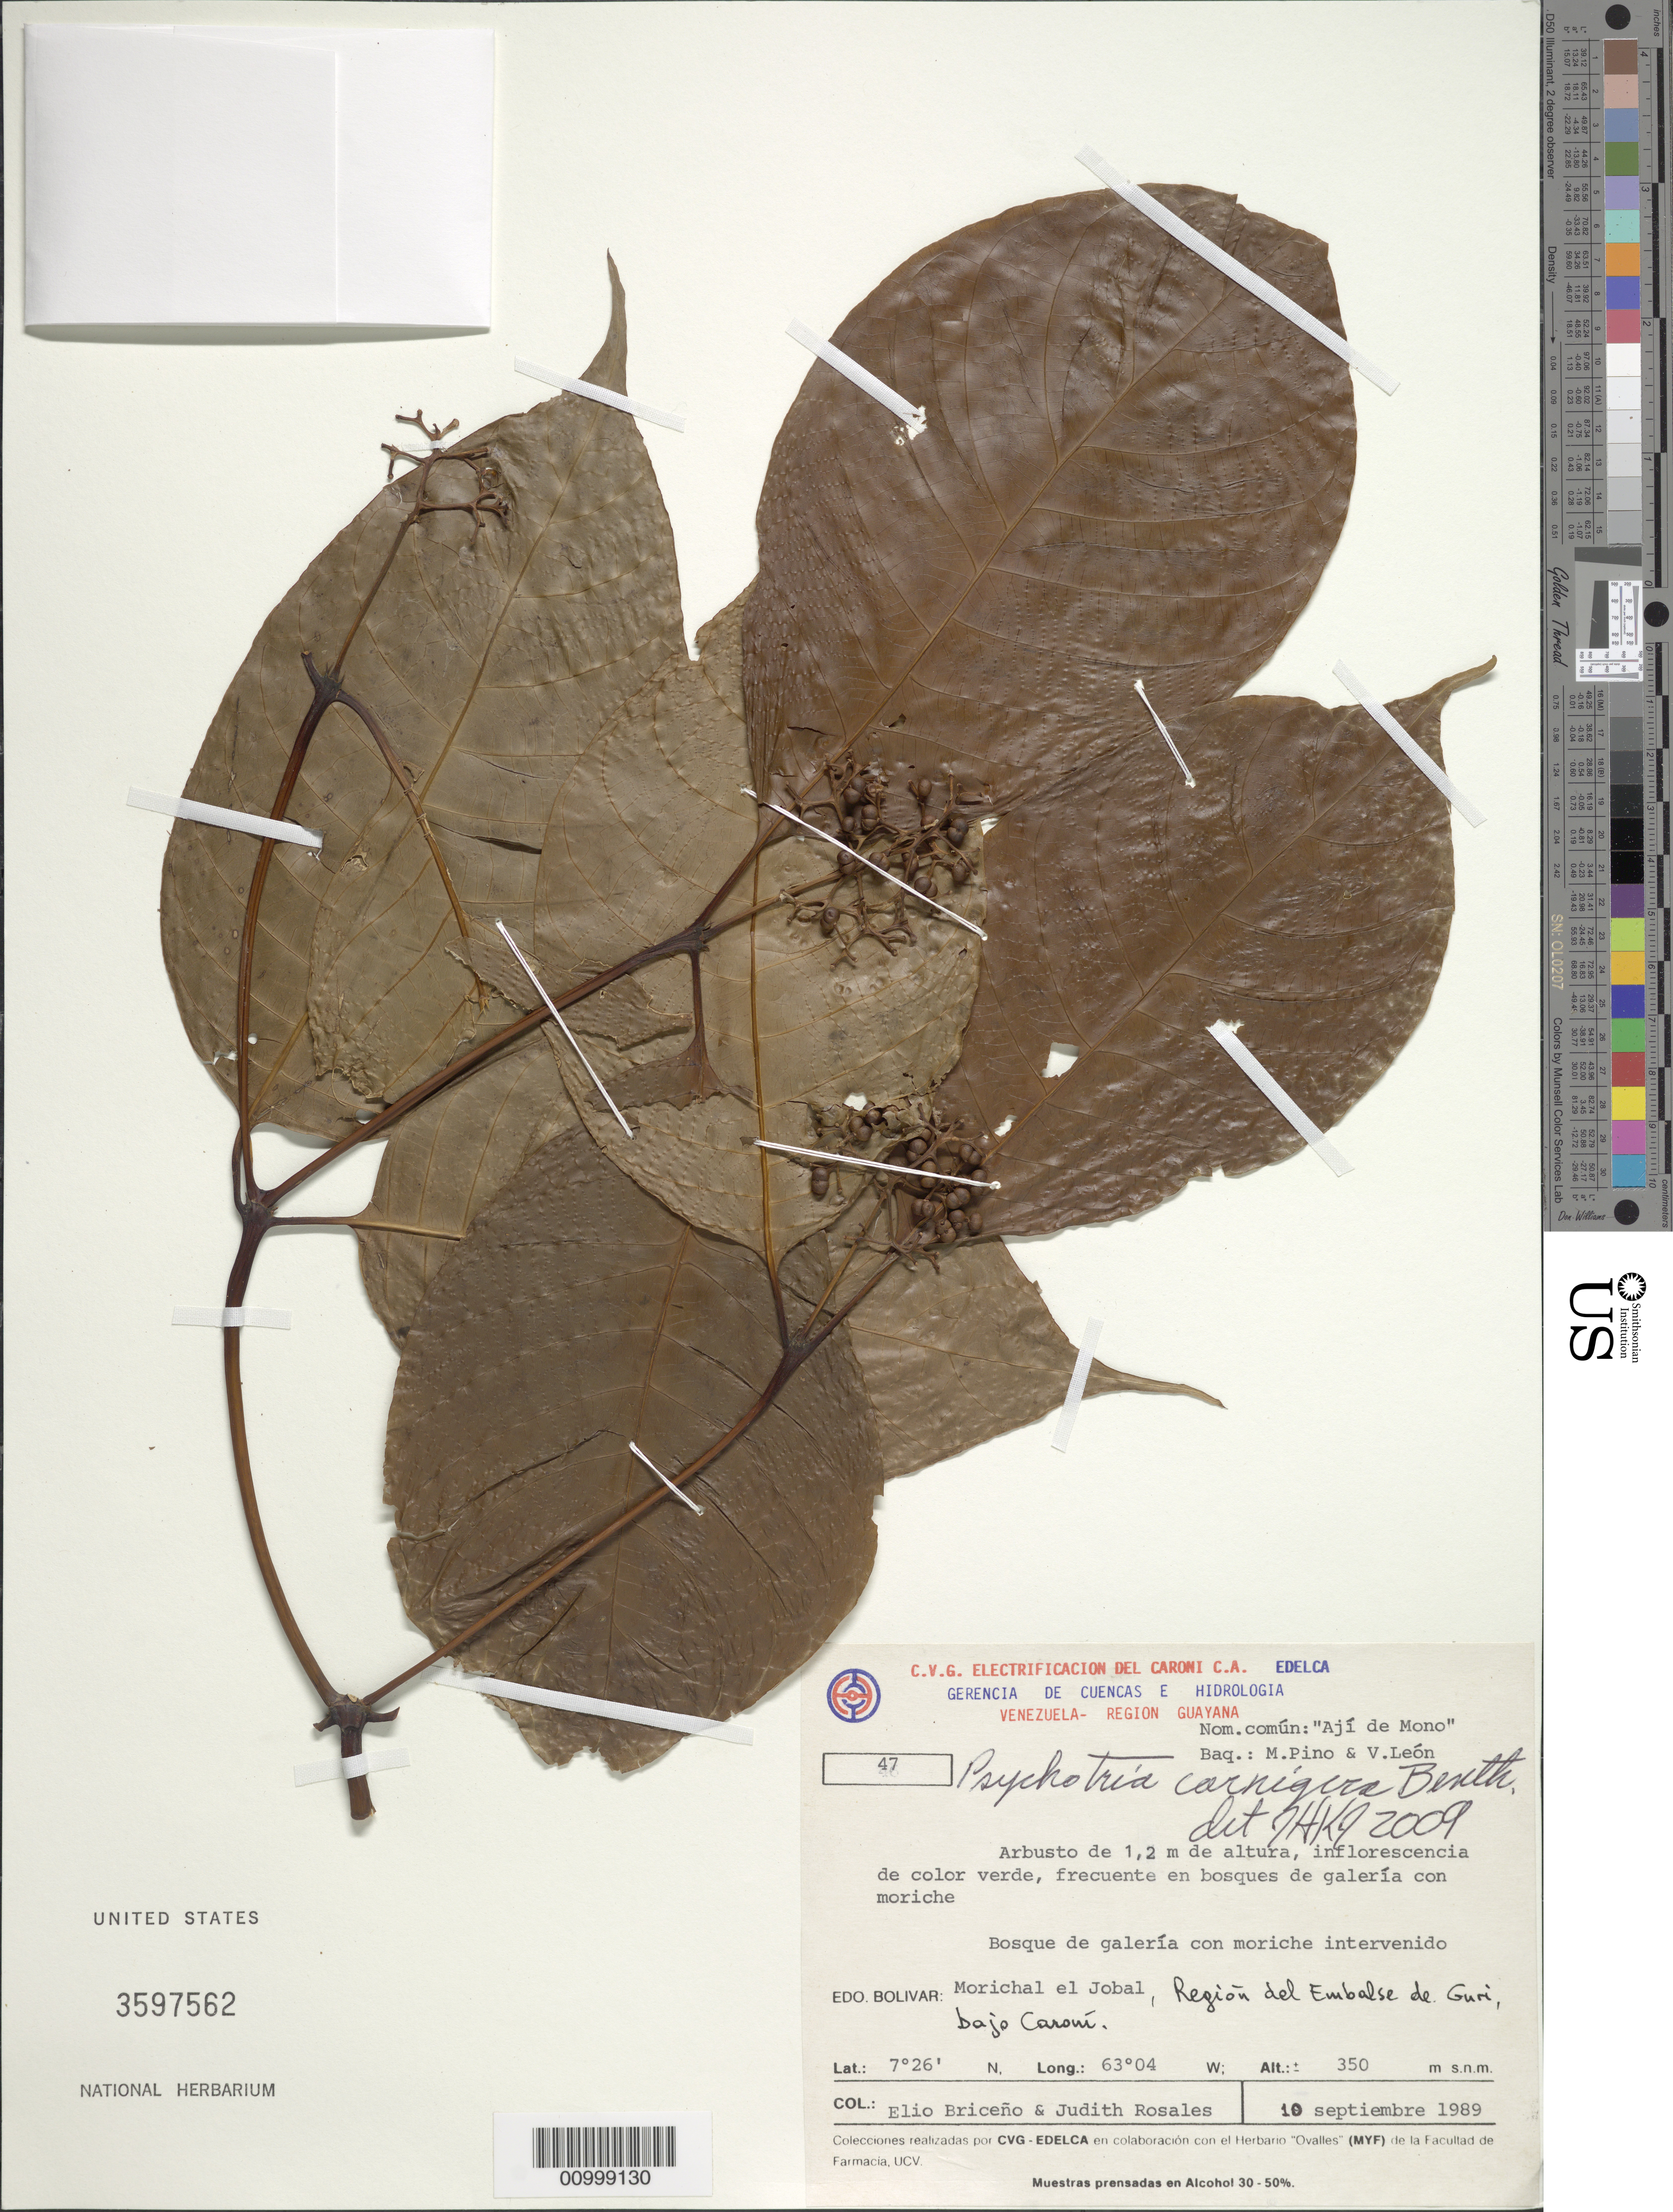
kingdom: Plantae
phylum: Tracheophyta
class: Magnoliopsida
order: Gentianales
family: Rubiaceae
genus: Psychotria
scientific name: Psychotria cornigera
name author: Benth.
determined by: Kirkbride, J. H.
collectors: E. Briceño & J. Rosales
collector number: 47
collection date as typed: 10-Sep-89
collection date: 1989-09-10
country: Venezuela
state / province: Bolívar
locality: Morichal el Jobal, Region del Embalse de Guri, bajo Caroni.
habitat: Bosque de galeria con moriche intervenido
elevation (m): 350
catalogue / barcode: US 3597562